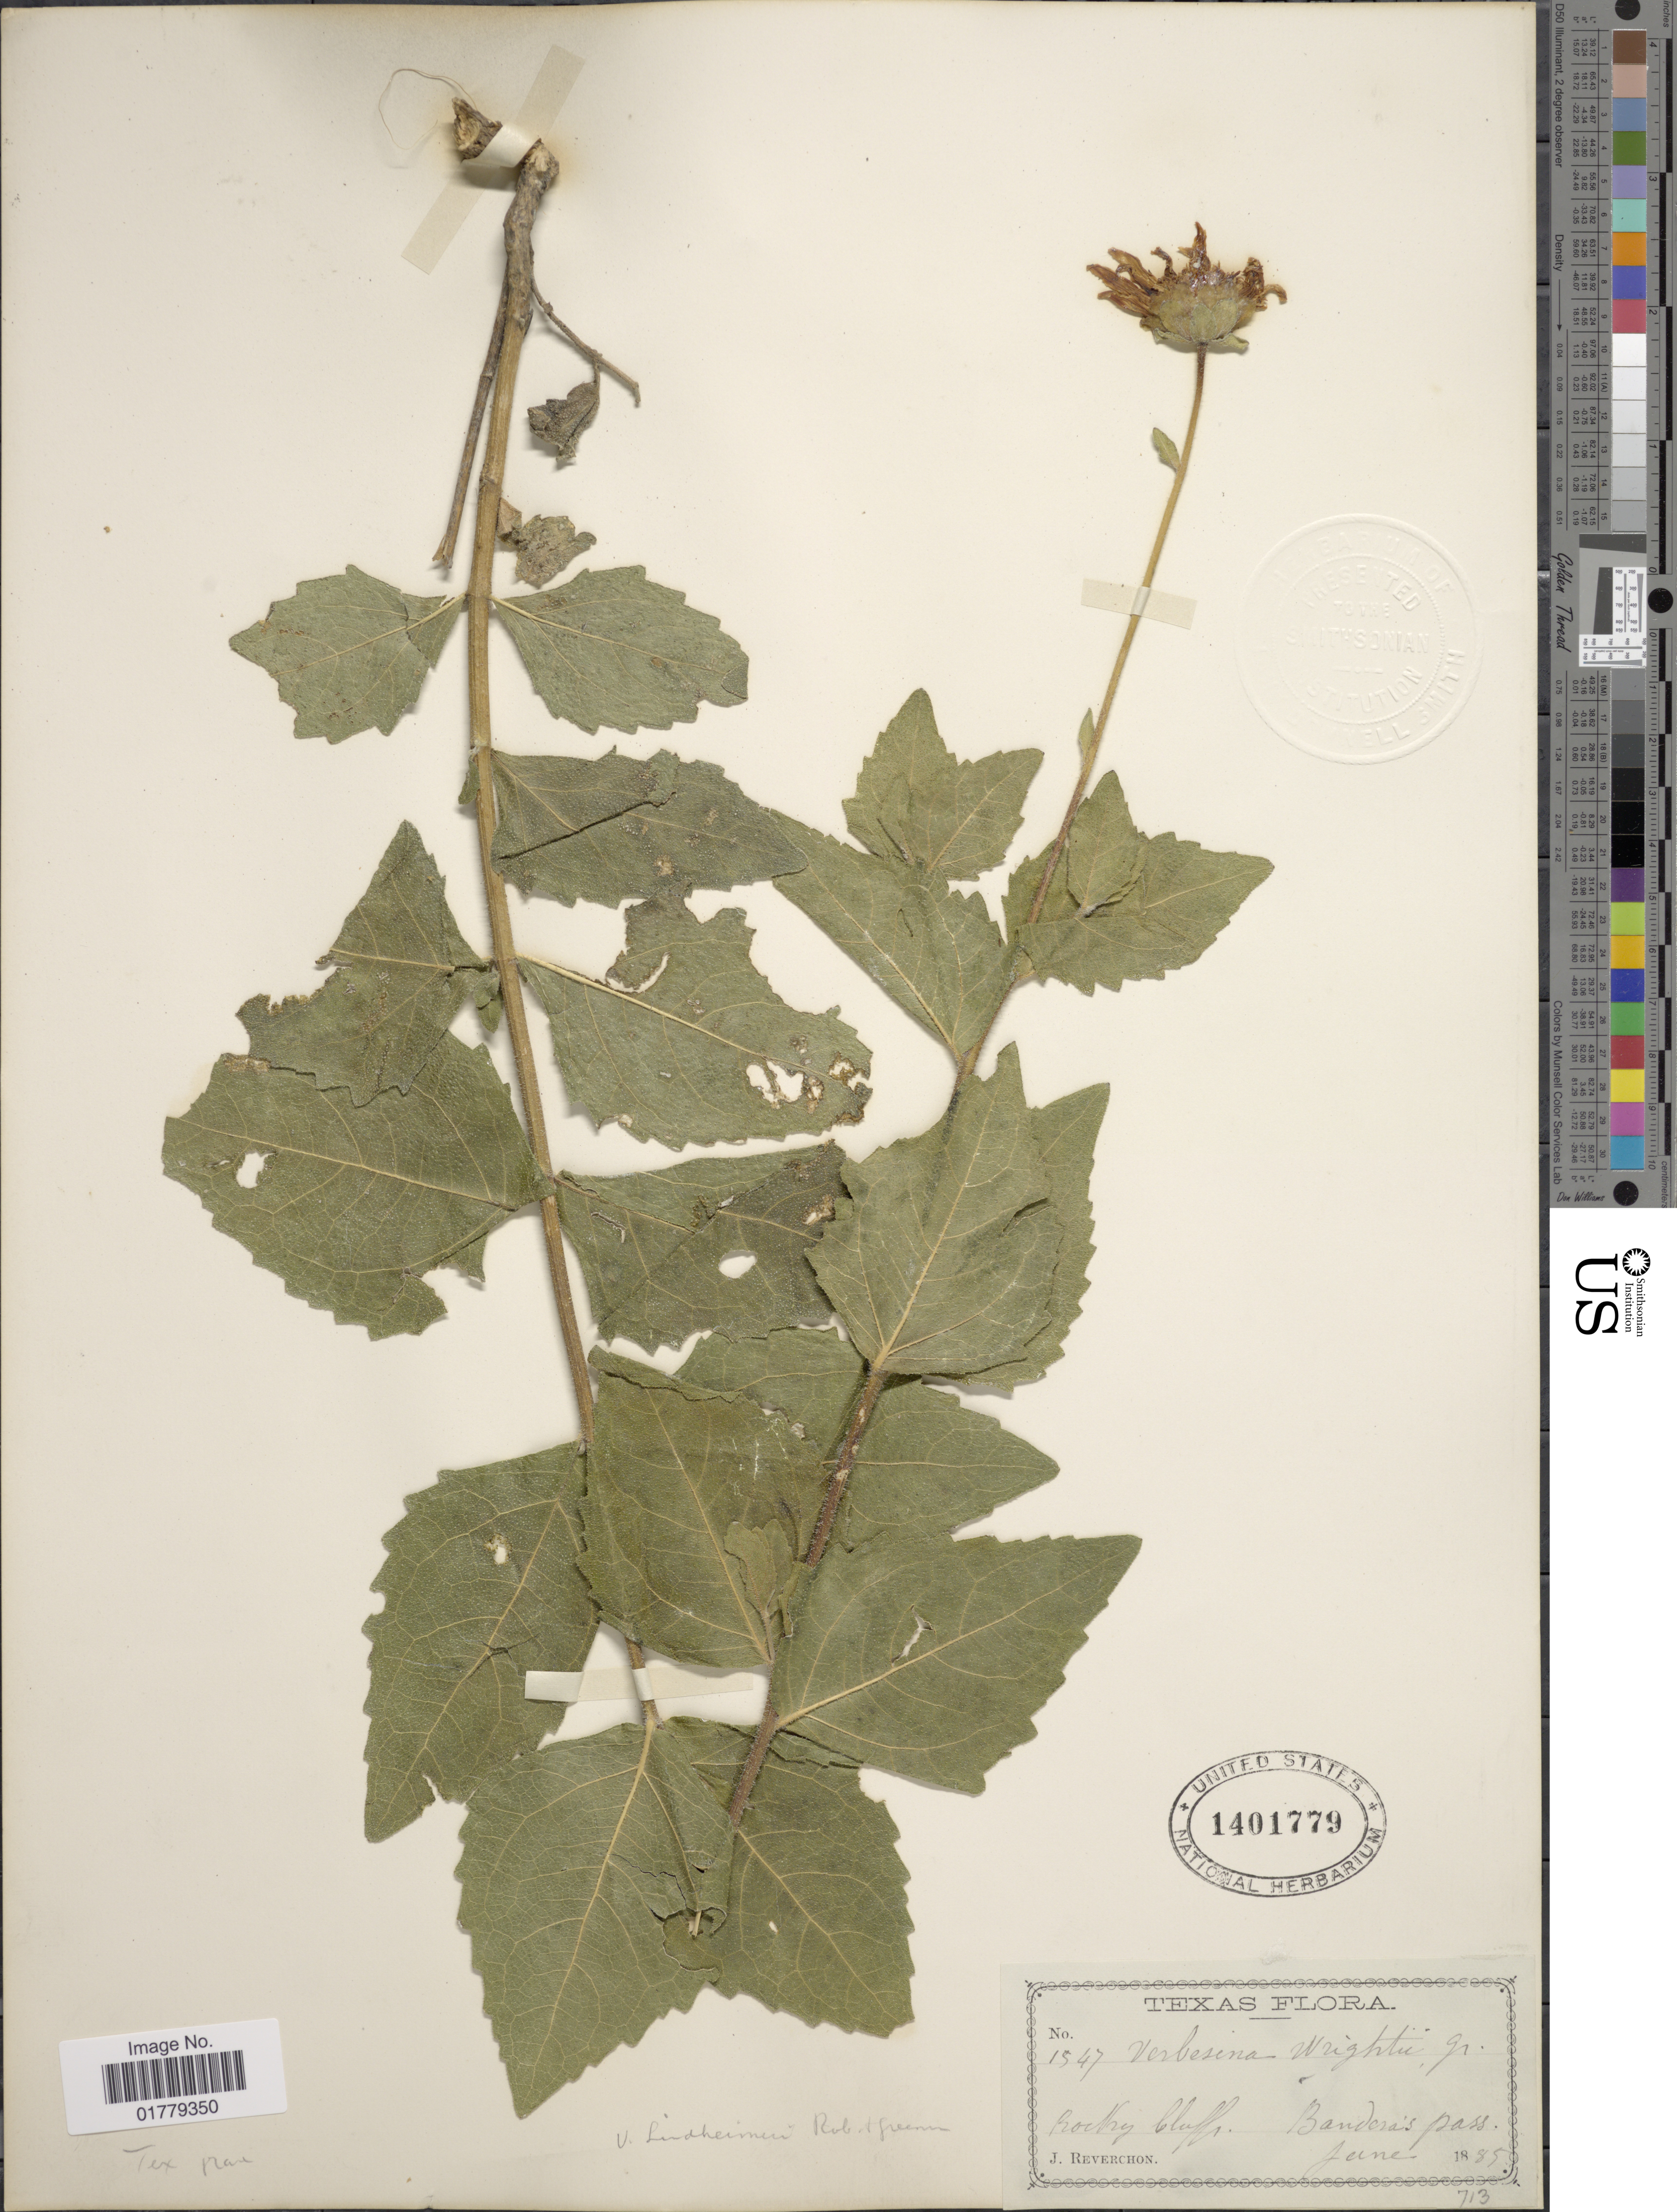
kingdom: Plantae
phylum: Tracheophyta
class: Magnoliopsida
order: Asterales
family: Asteraceae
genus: Verbesina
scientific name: Verbesina wrightii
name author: (A. Gray) Griseb.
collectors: J. Reverchon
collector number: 1547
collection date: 1885-06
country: United States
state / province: Texas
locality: Rocky bluffs, Bandera's pass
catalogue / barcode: US 1401779